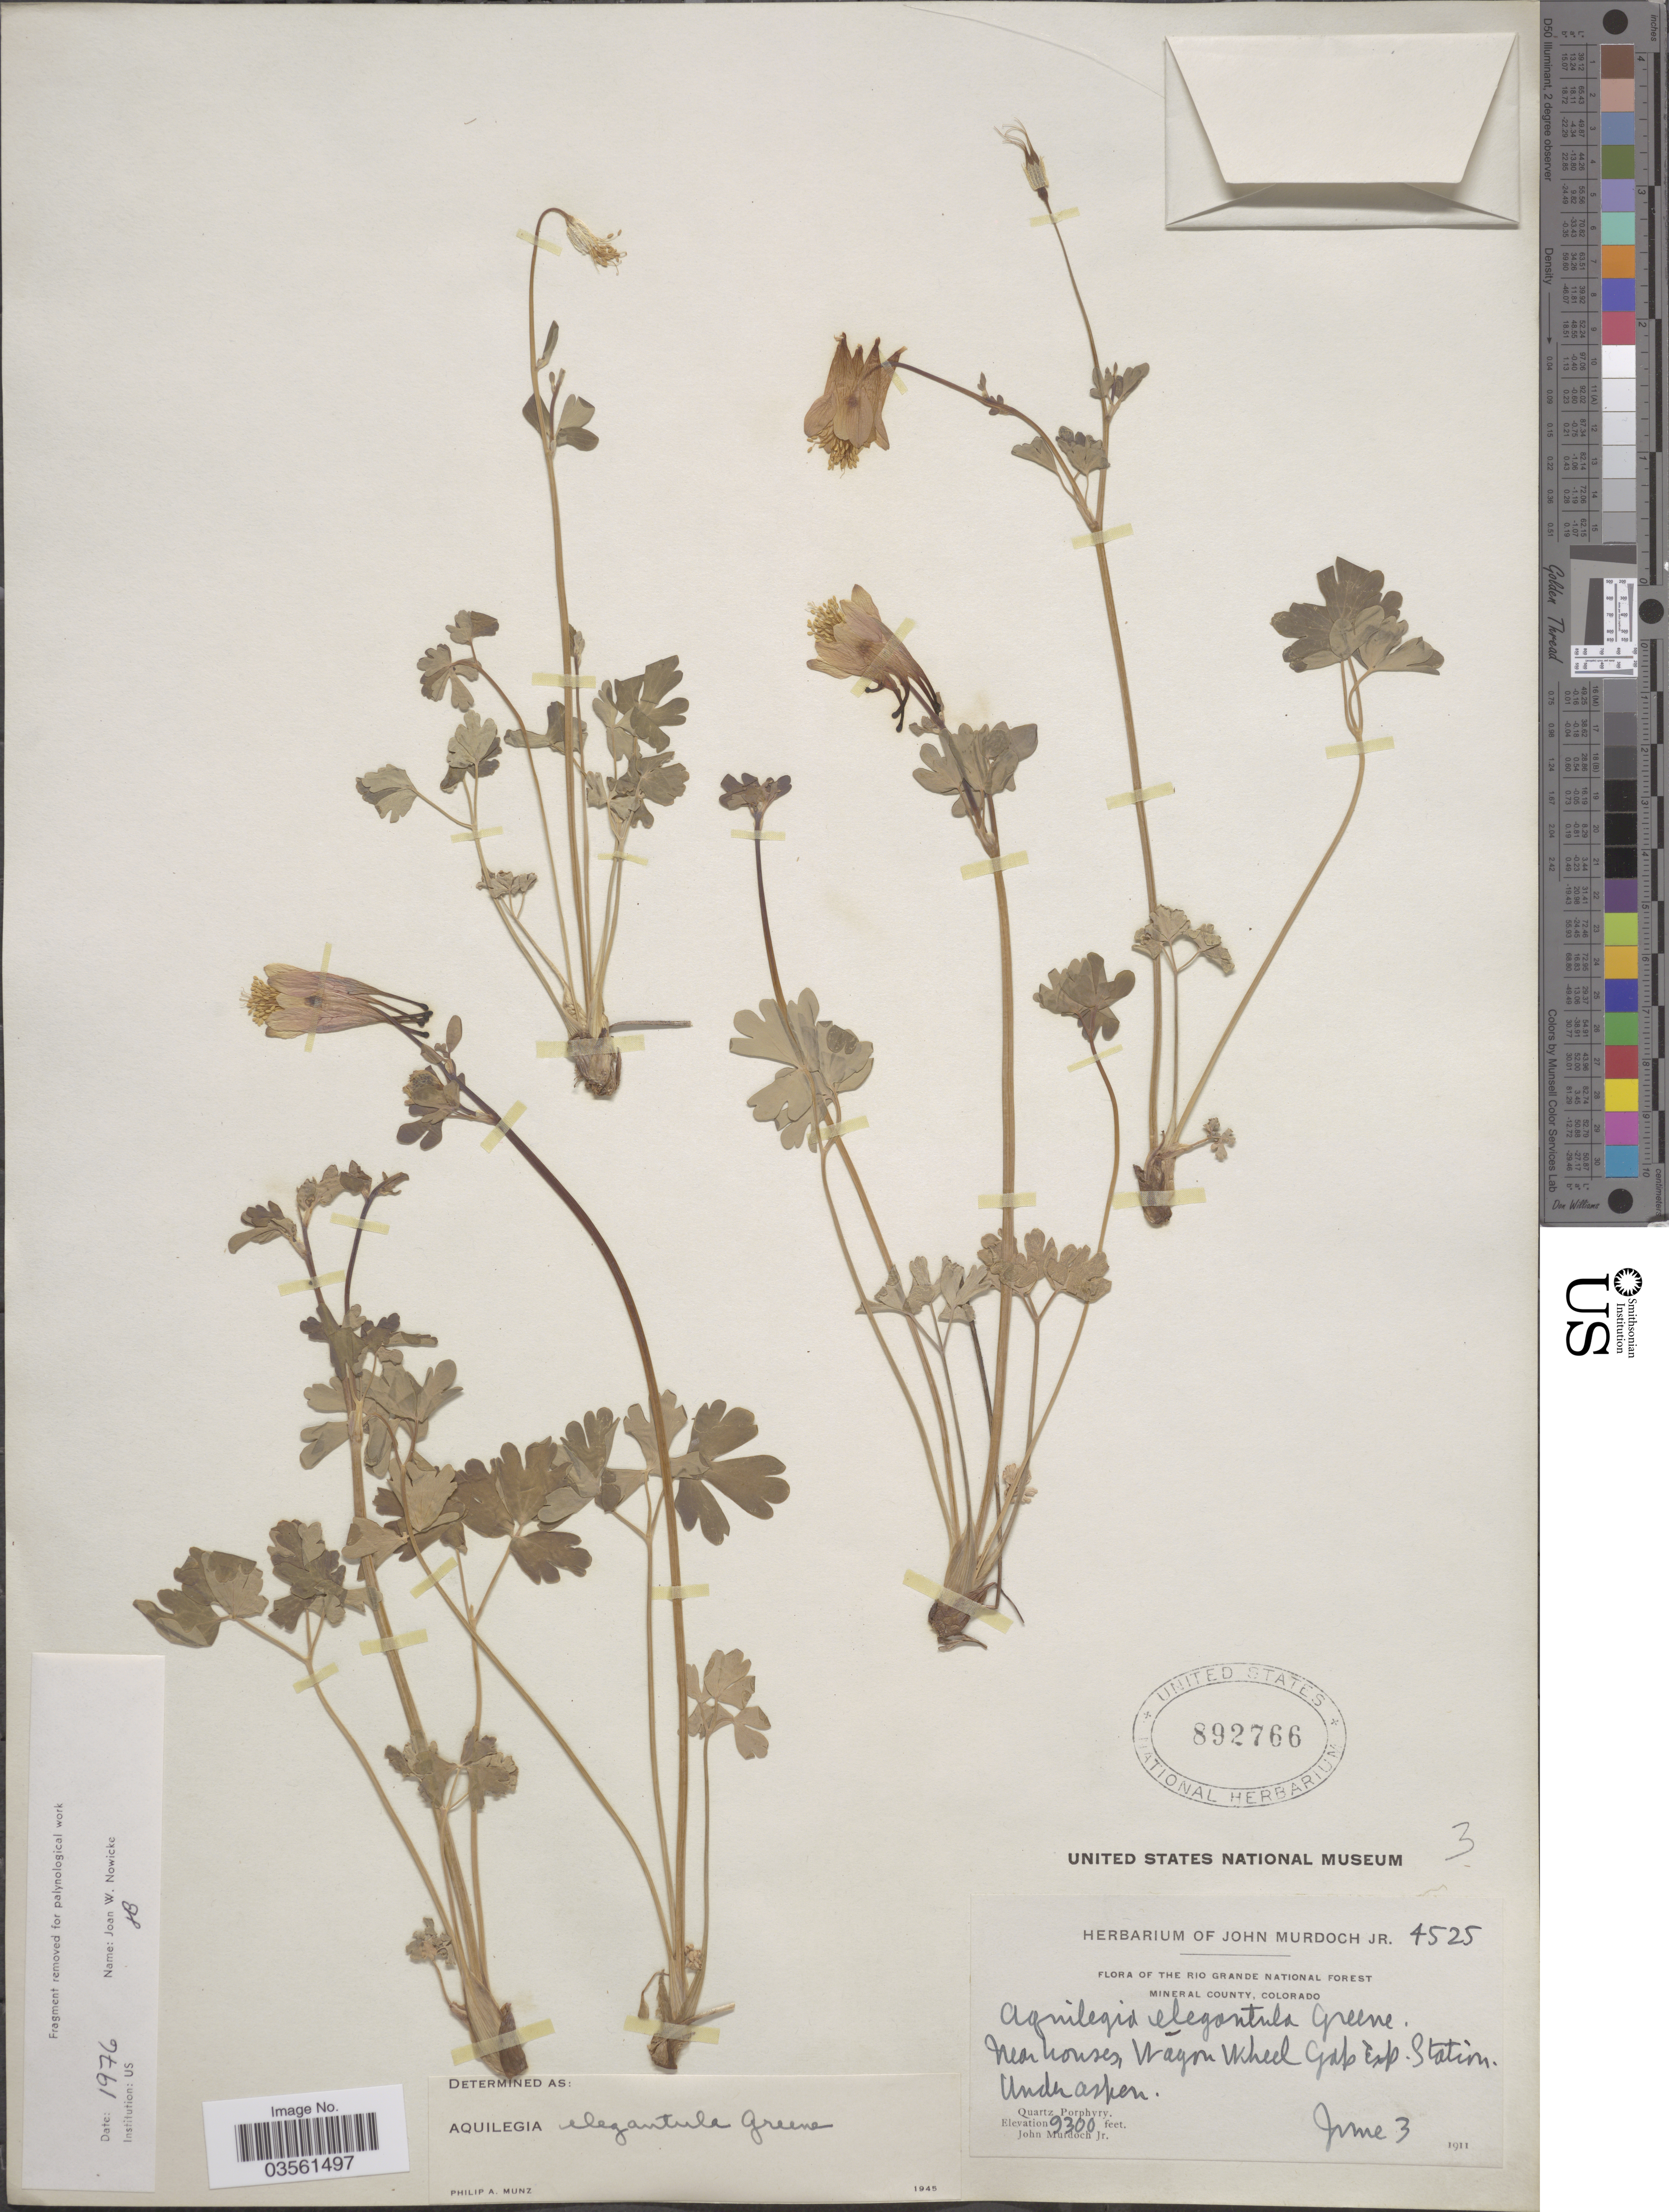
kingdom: Plantae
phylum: Tracheophyta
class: Magnoliopsida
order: Ranunculales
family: Ranunculaceae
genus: Aquilegia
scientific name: Aquilegia elegantula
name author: Greene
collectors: J. Murdoch Jr.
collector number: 4525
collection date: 1911-06-03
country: United States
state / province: Colorado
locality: The Rio Grande National Forest. Mineral County. Near houses, Wagon Wheel Gap Exp. Station. Under Aspen. Quartz Porphyry.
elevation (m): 2835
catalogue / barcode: US 892766